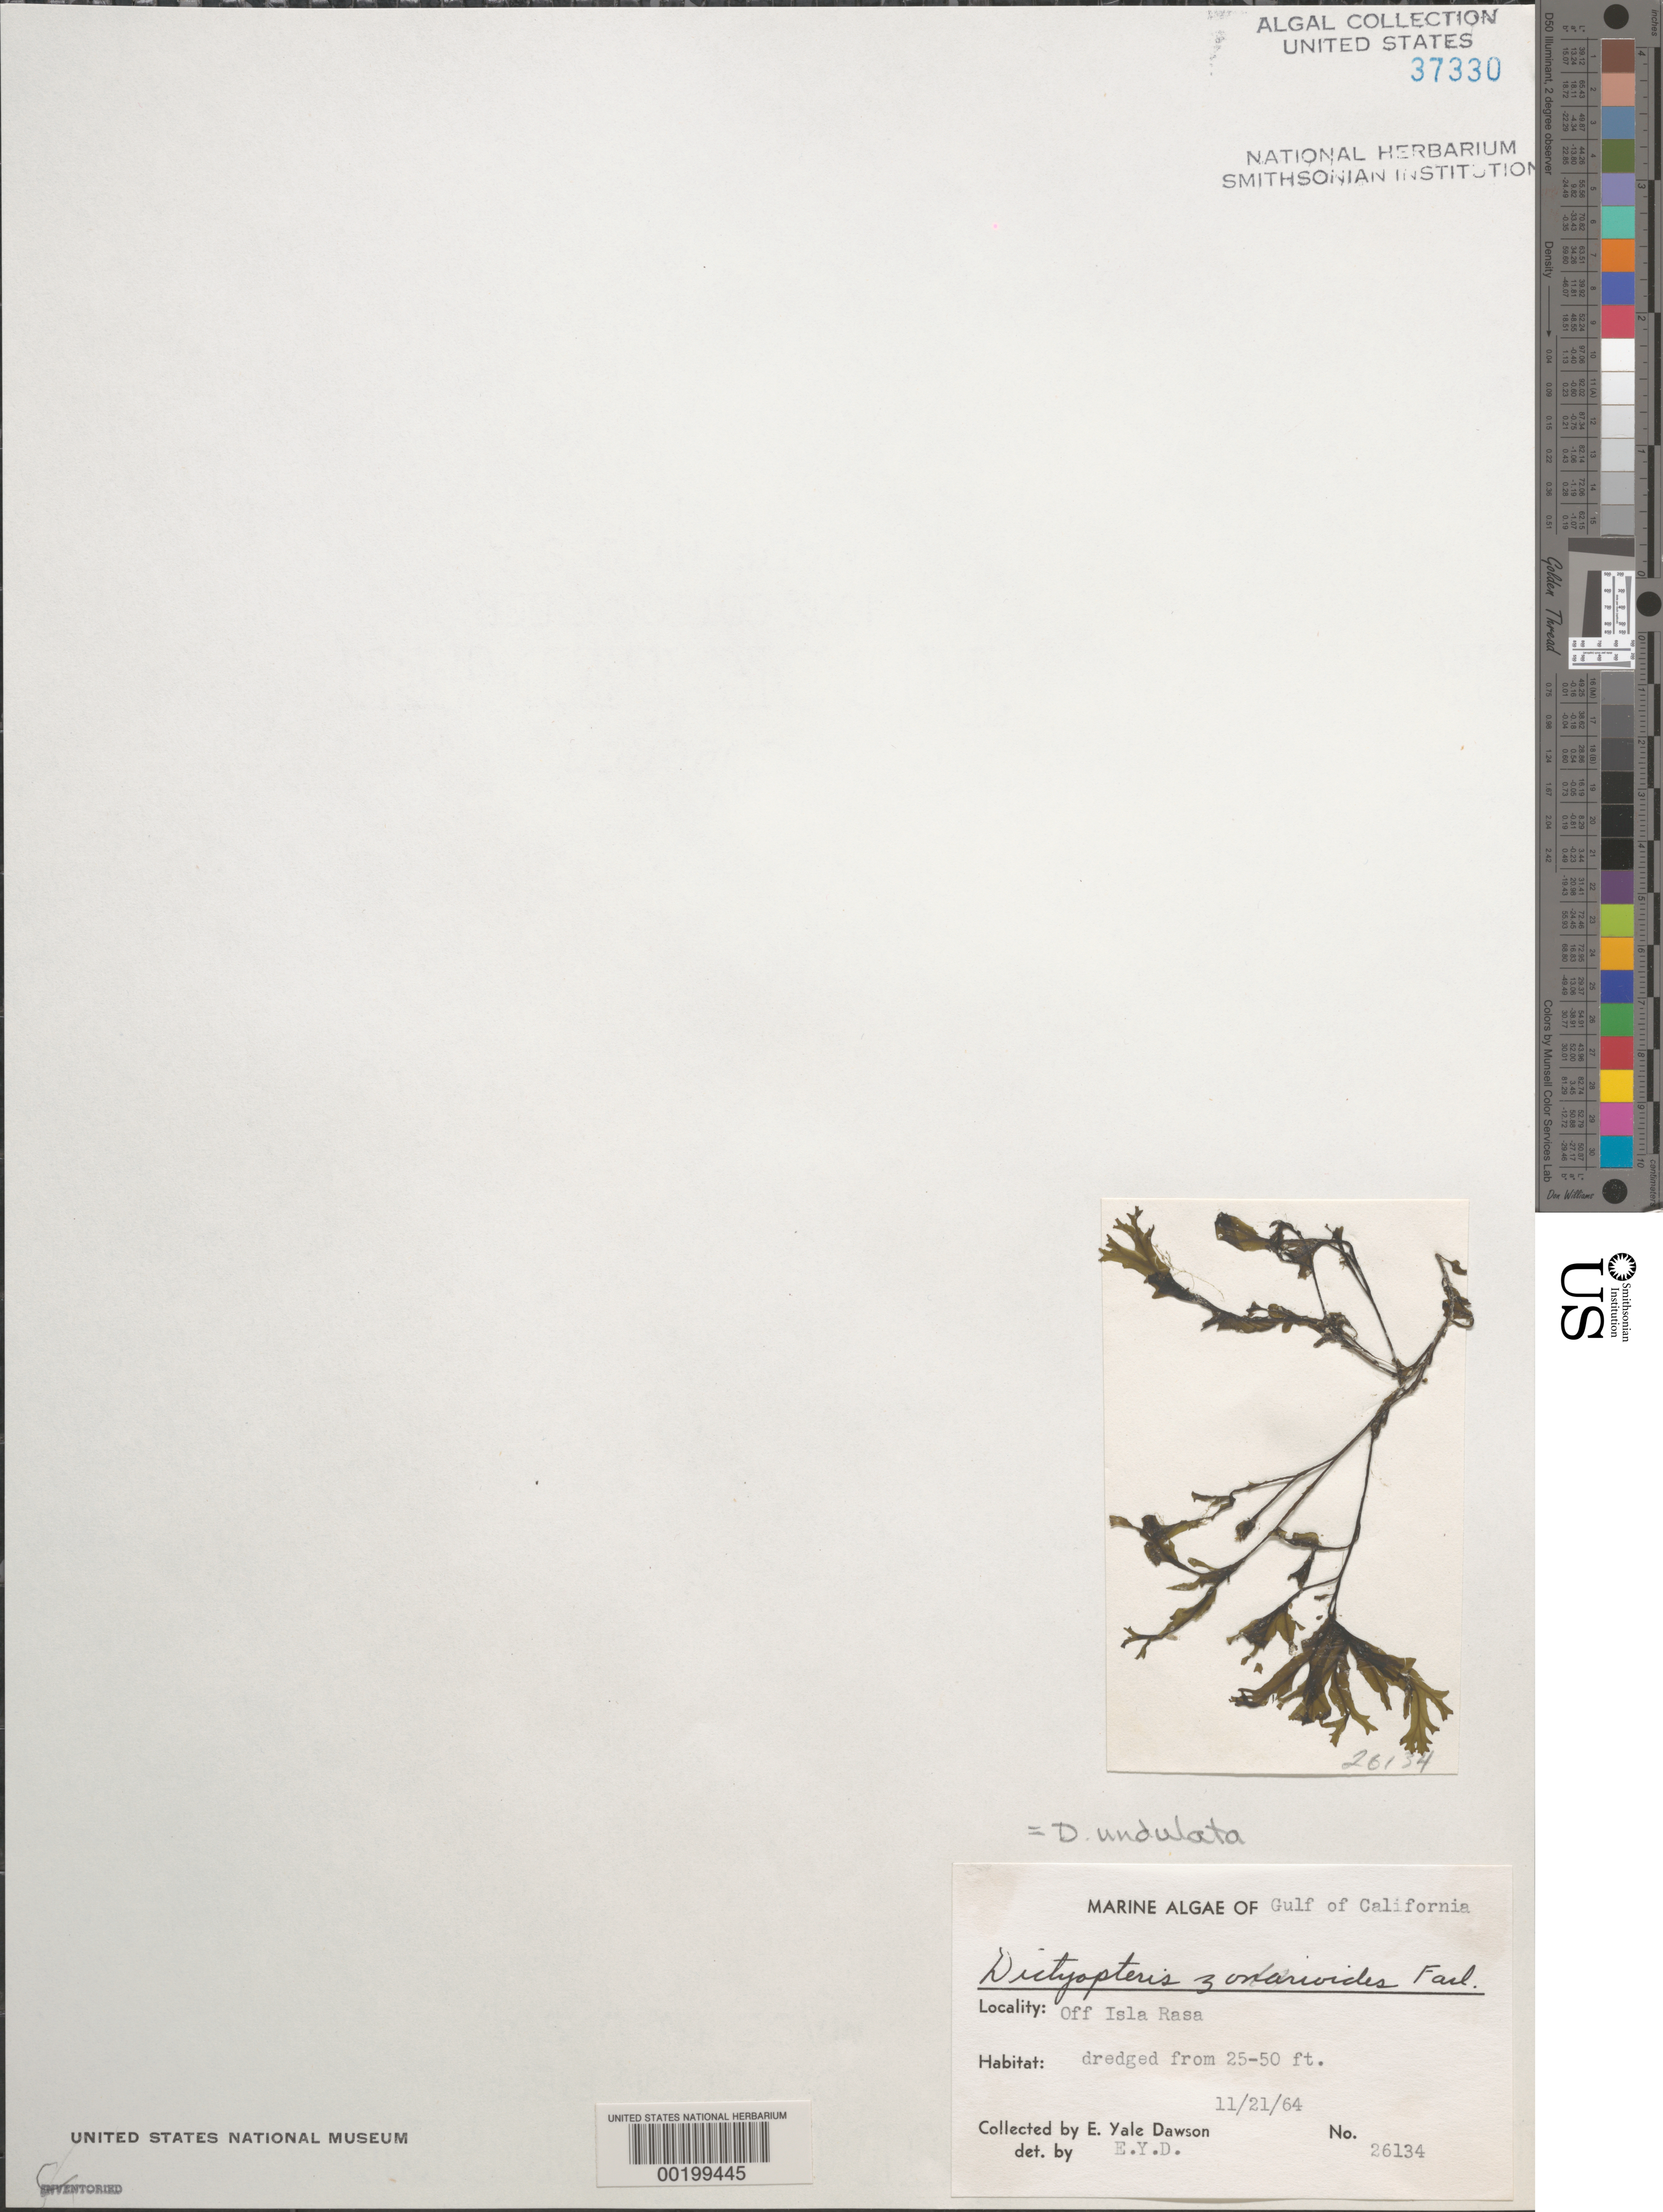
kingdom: Chromista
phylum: Ochrophyta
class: Phaeophyceae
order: Dictyotales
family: Dictyotaceae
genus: Dictyopteris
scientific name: Dictyopteris undulata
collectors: E. Y. Dawson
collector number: EYD 26134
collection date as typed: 21 Nov 1964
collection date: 1964-11-21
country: Mexico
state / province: Baja California Norte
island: Isla Raza (Isla Rasa)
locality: Off Isla Raza (Isla Rasa)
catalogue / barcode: US 37330